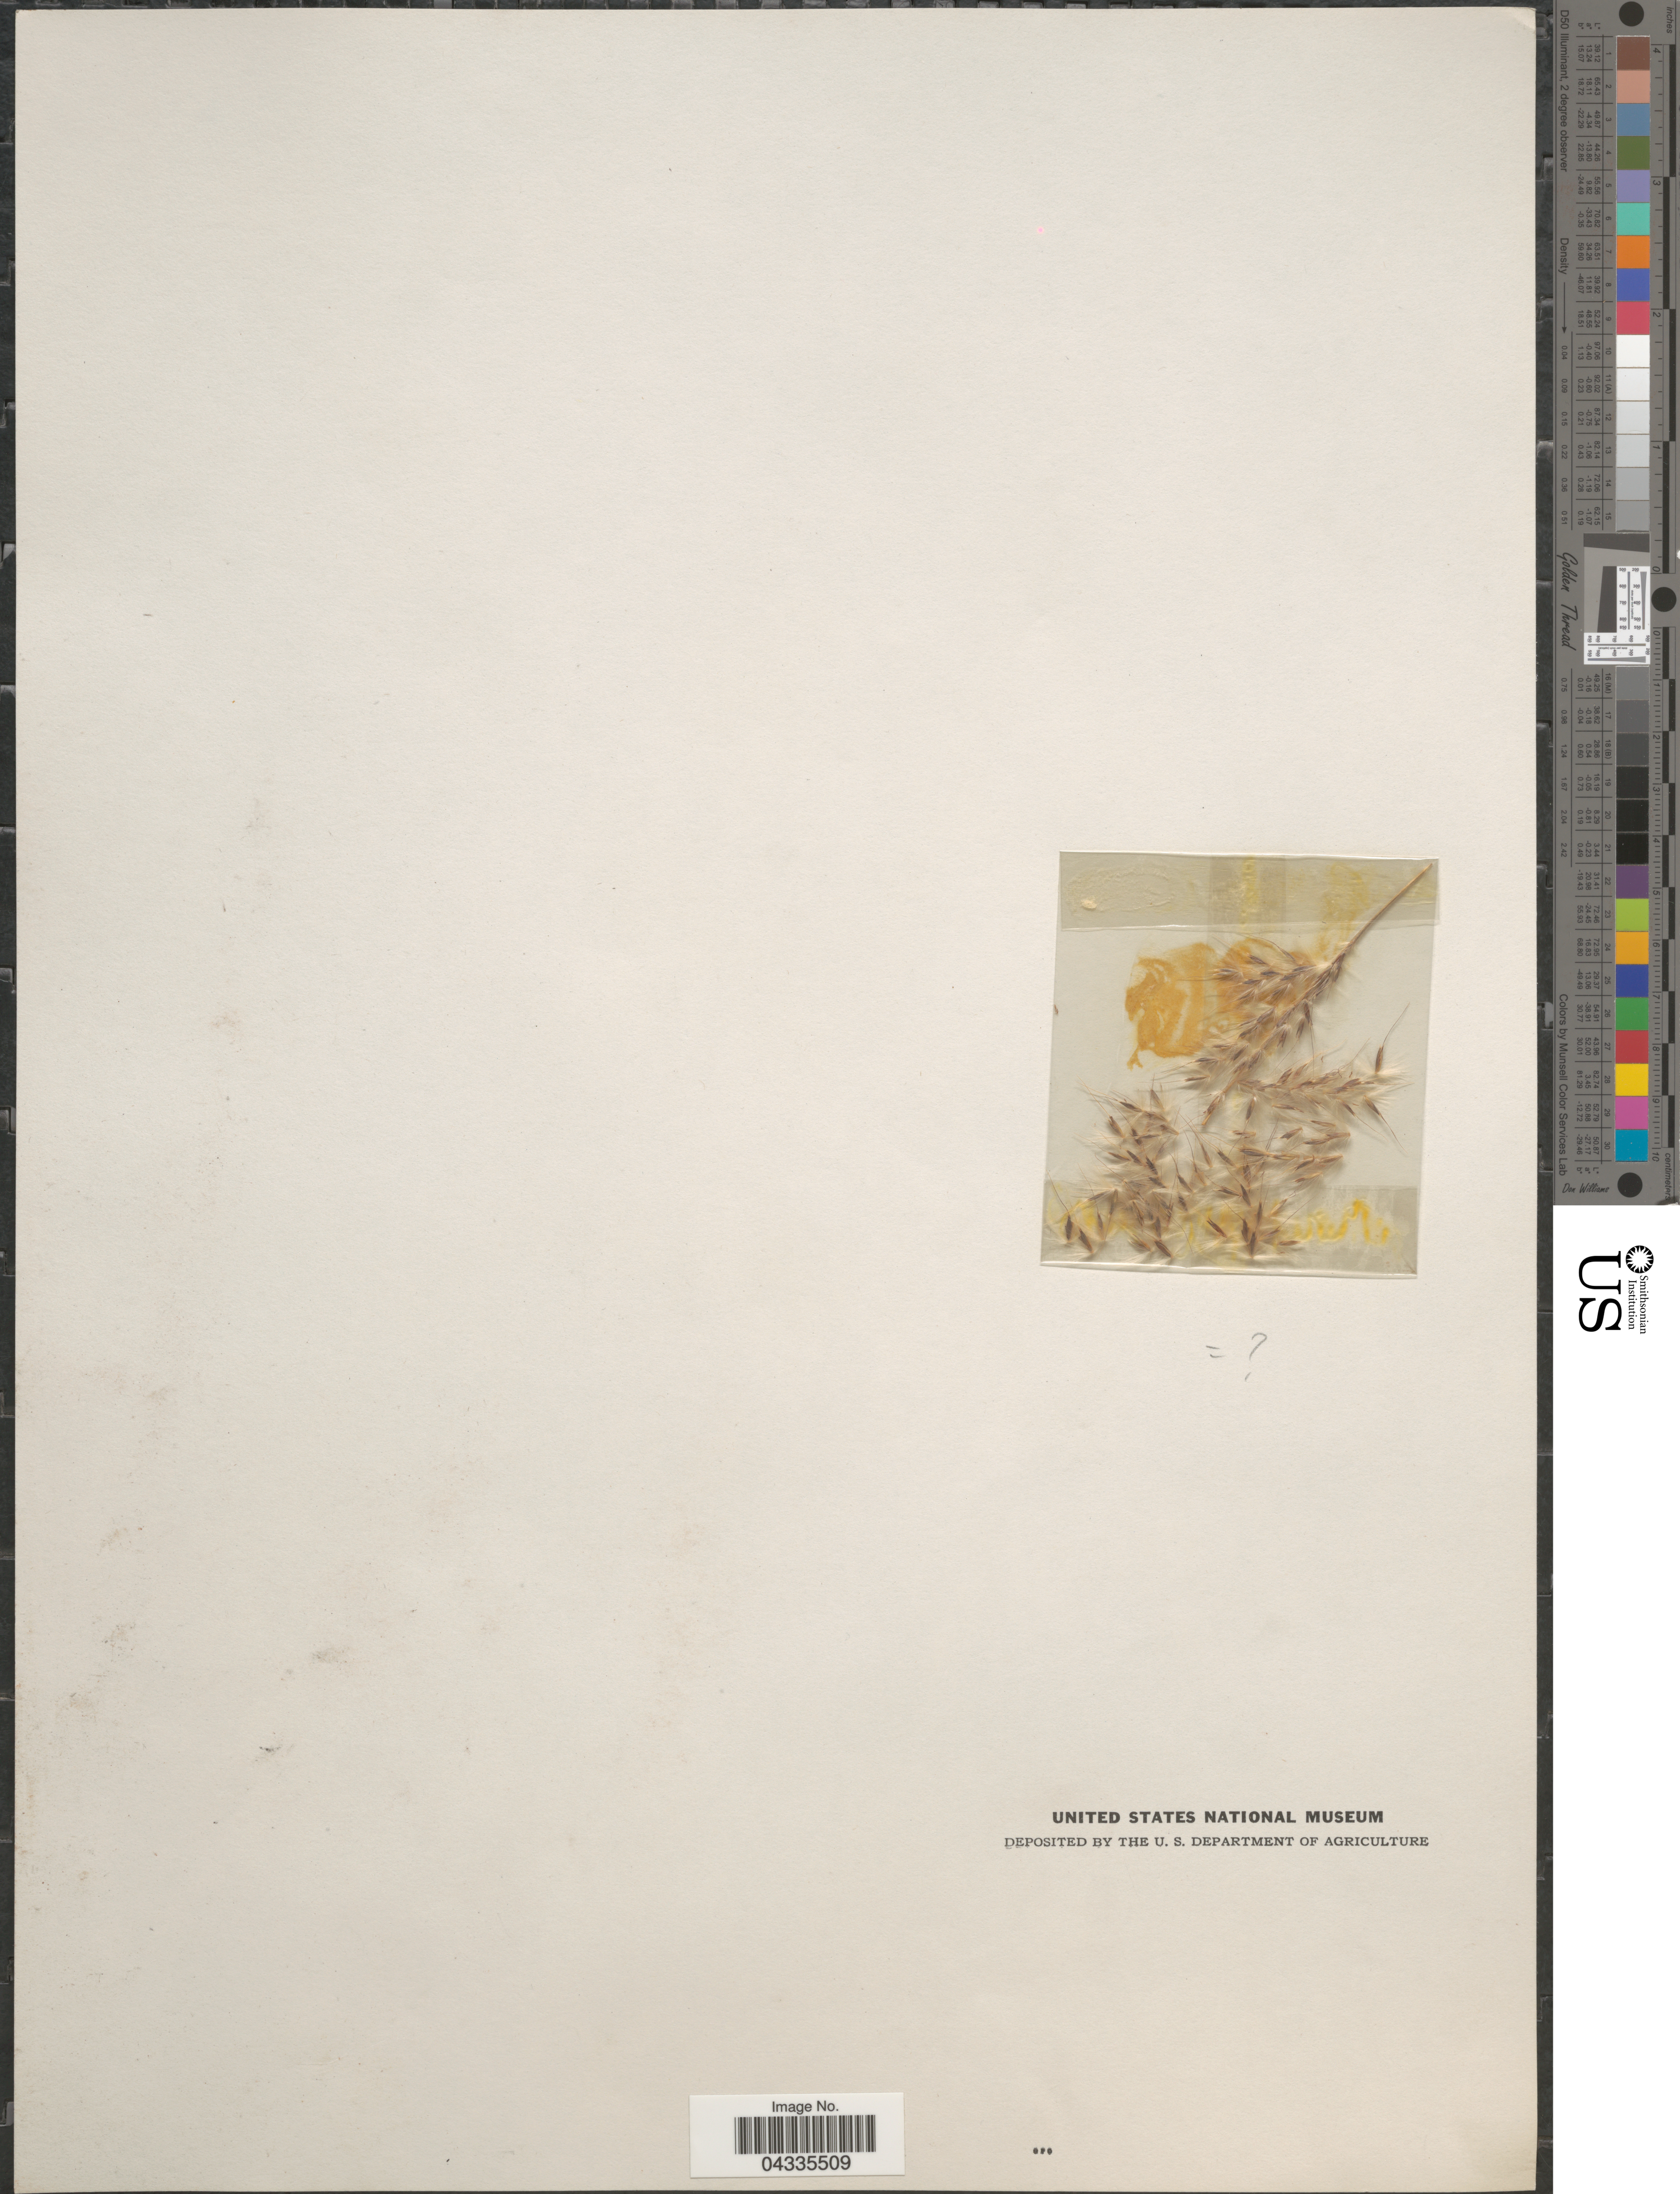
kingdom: Plantae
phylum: Tracheophyta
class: Liliopsida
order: Poales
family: Poaceae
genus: Erianthus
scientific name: Erianthus trinii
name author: Hack.